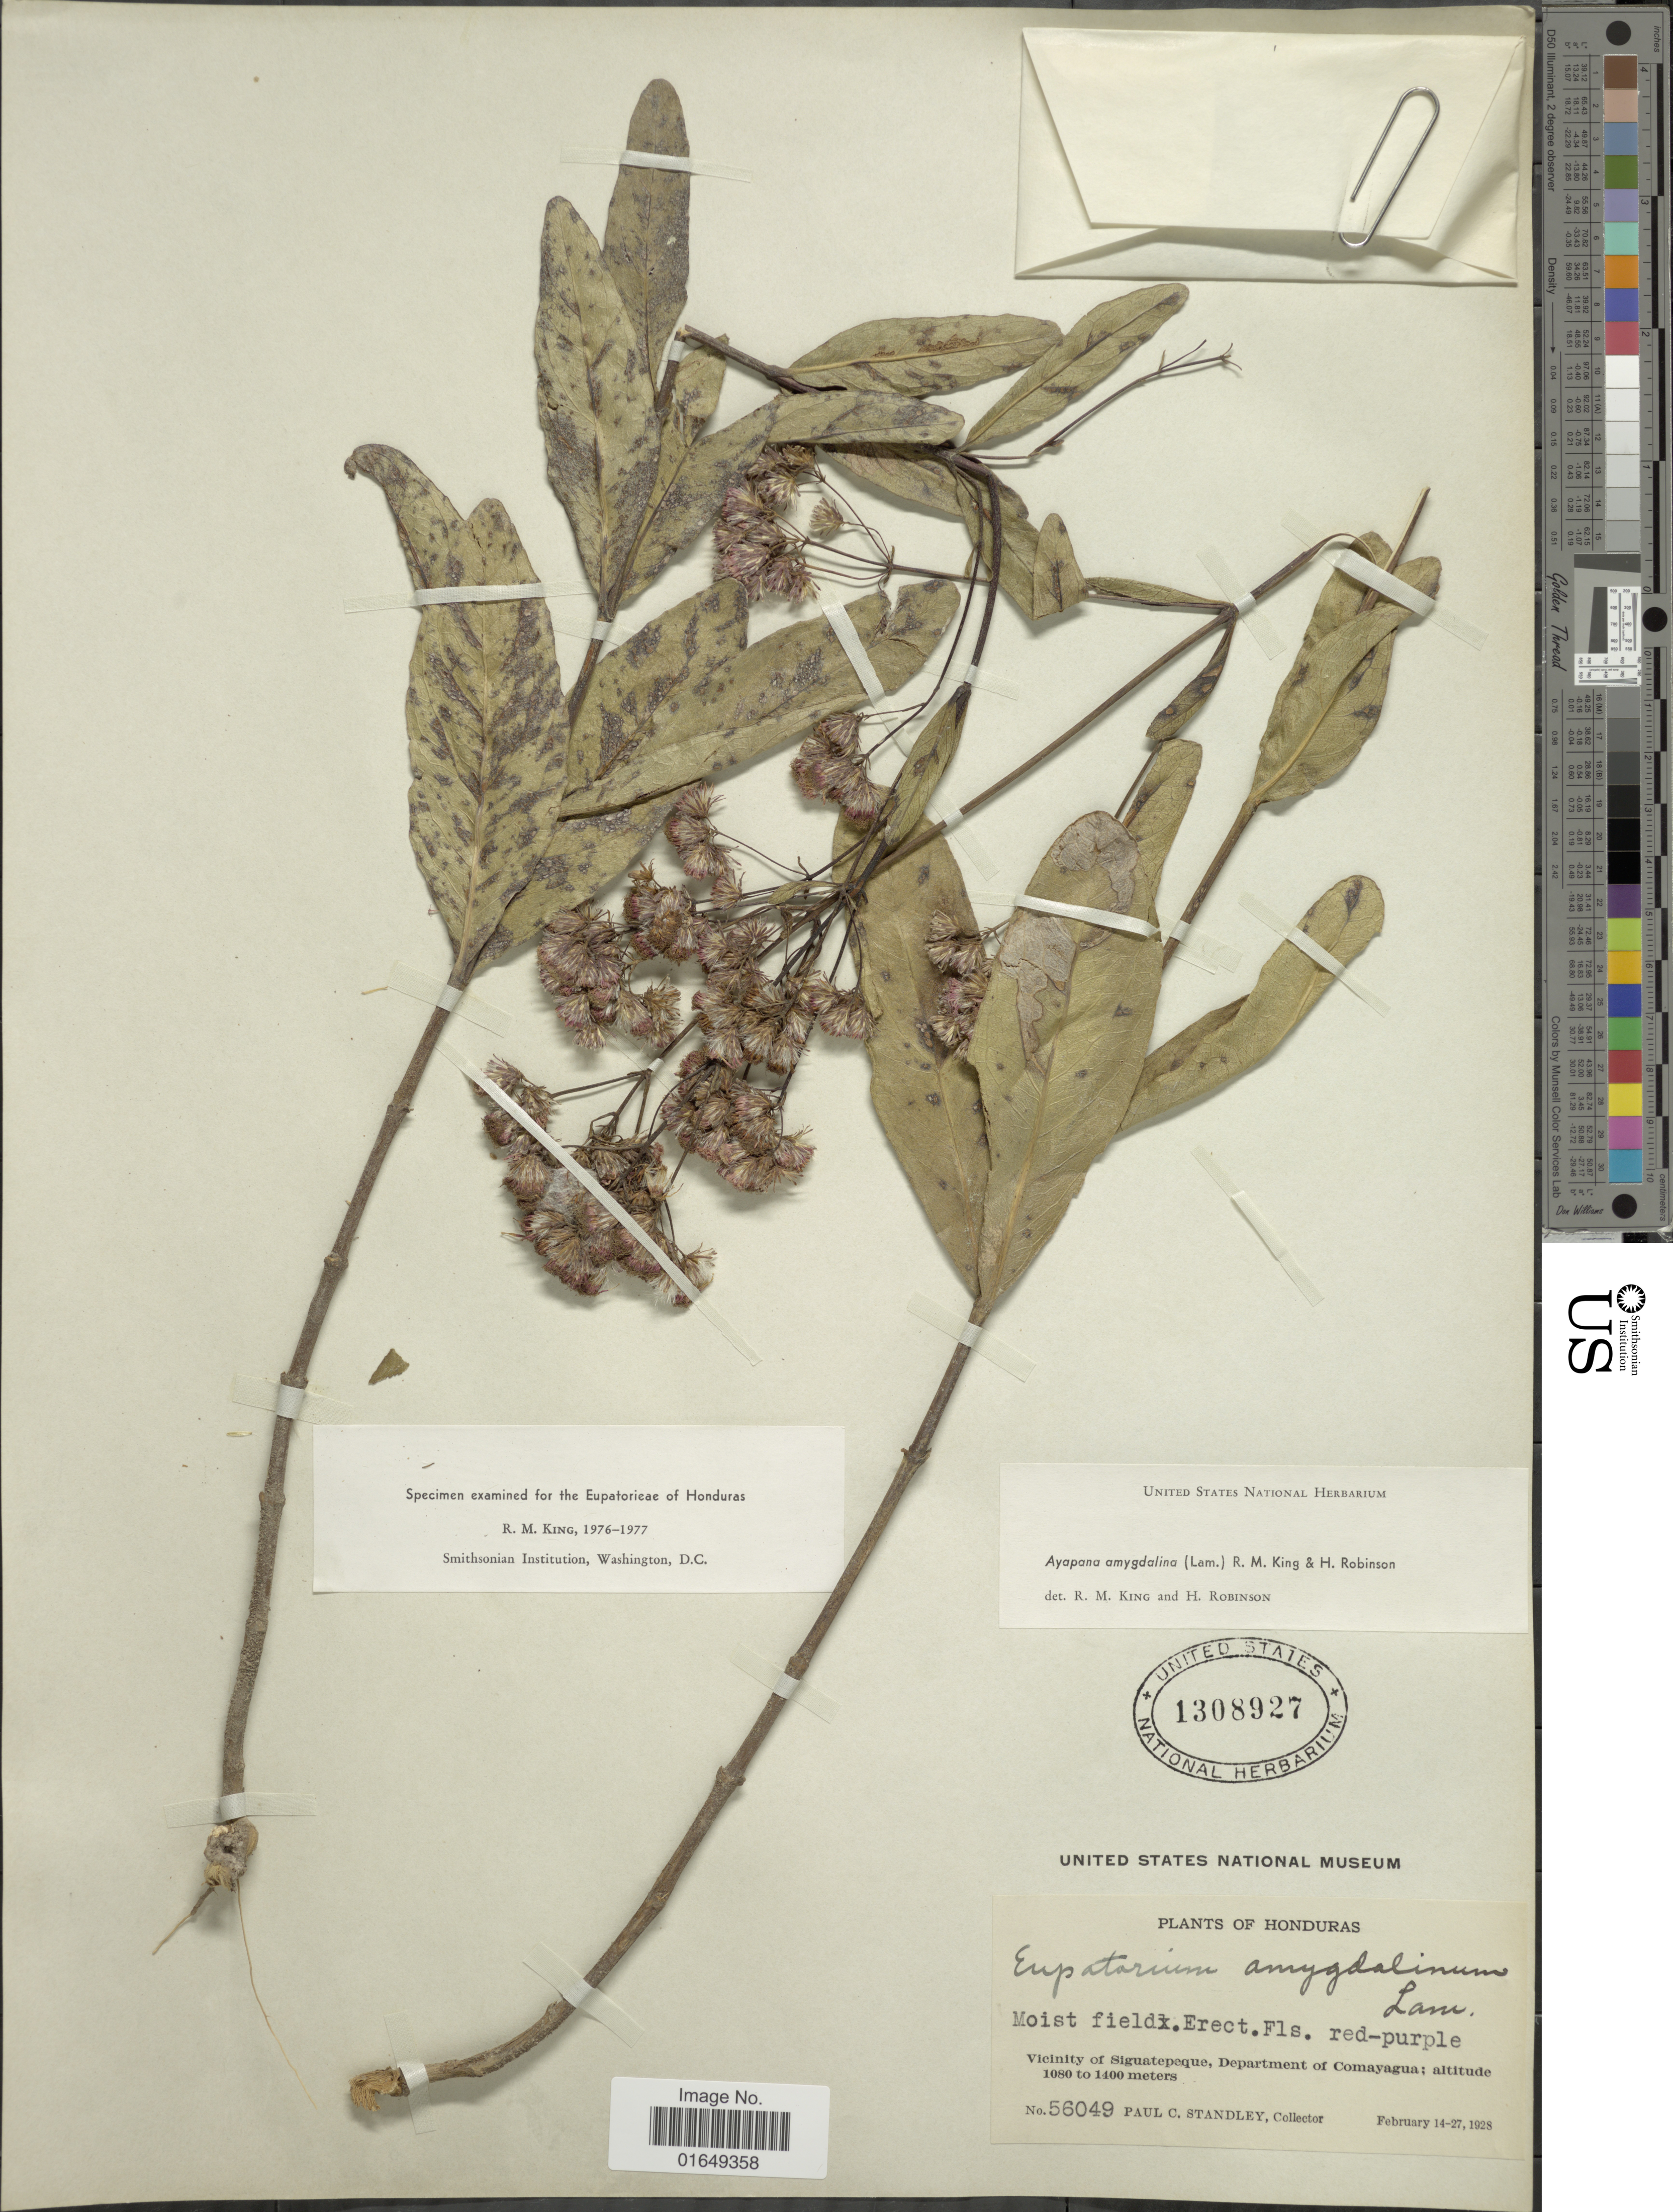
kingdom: Plantae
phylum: Tracheophyta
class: Magnoliopsida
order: Asterales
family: Asteraceae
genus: Ayapana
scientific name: Ayapana amygdalina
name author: (Lam.) R.M. King & H. Rob.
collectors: P. C. Standley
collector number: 56049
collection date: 1928-02-14/1928-02-27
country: Honduras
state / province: Comayagua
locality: Vicinity of Siguatepeque.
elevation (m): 1080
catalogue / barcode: US 1308927